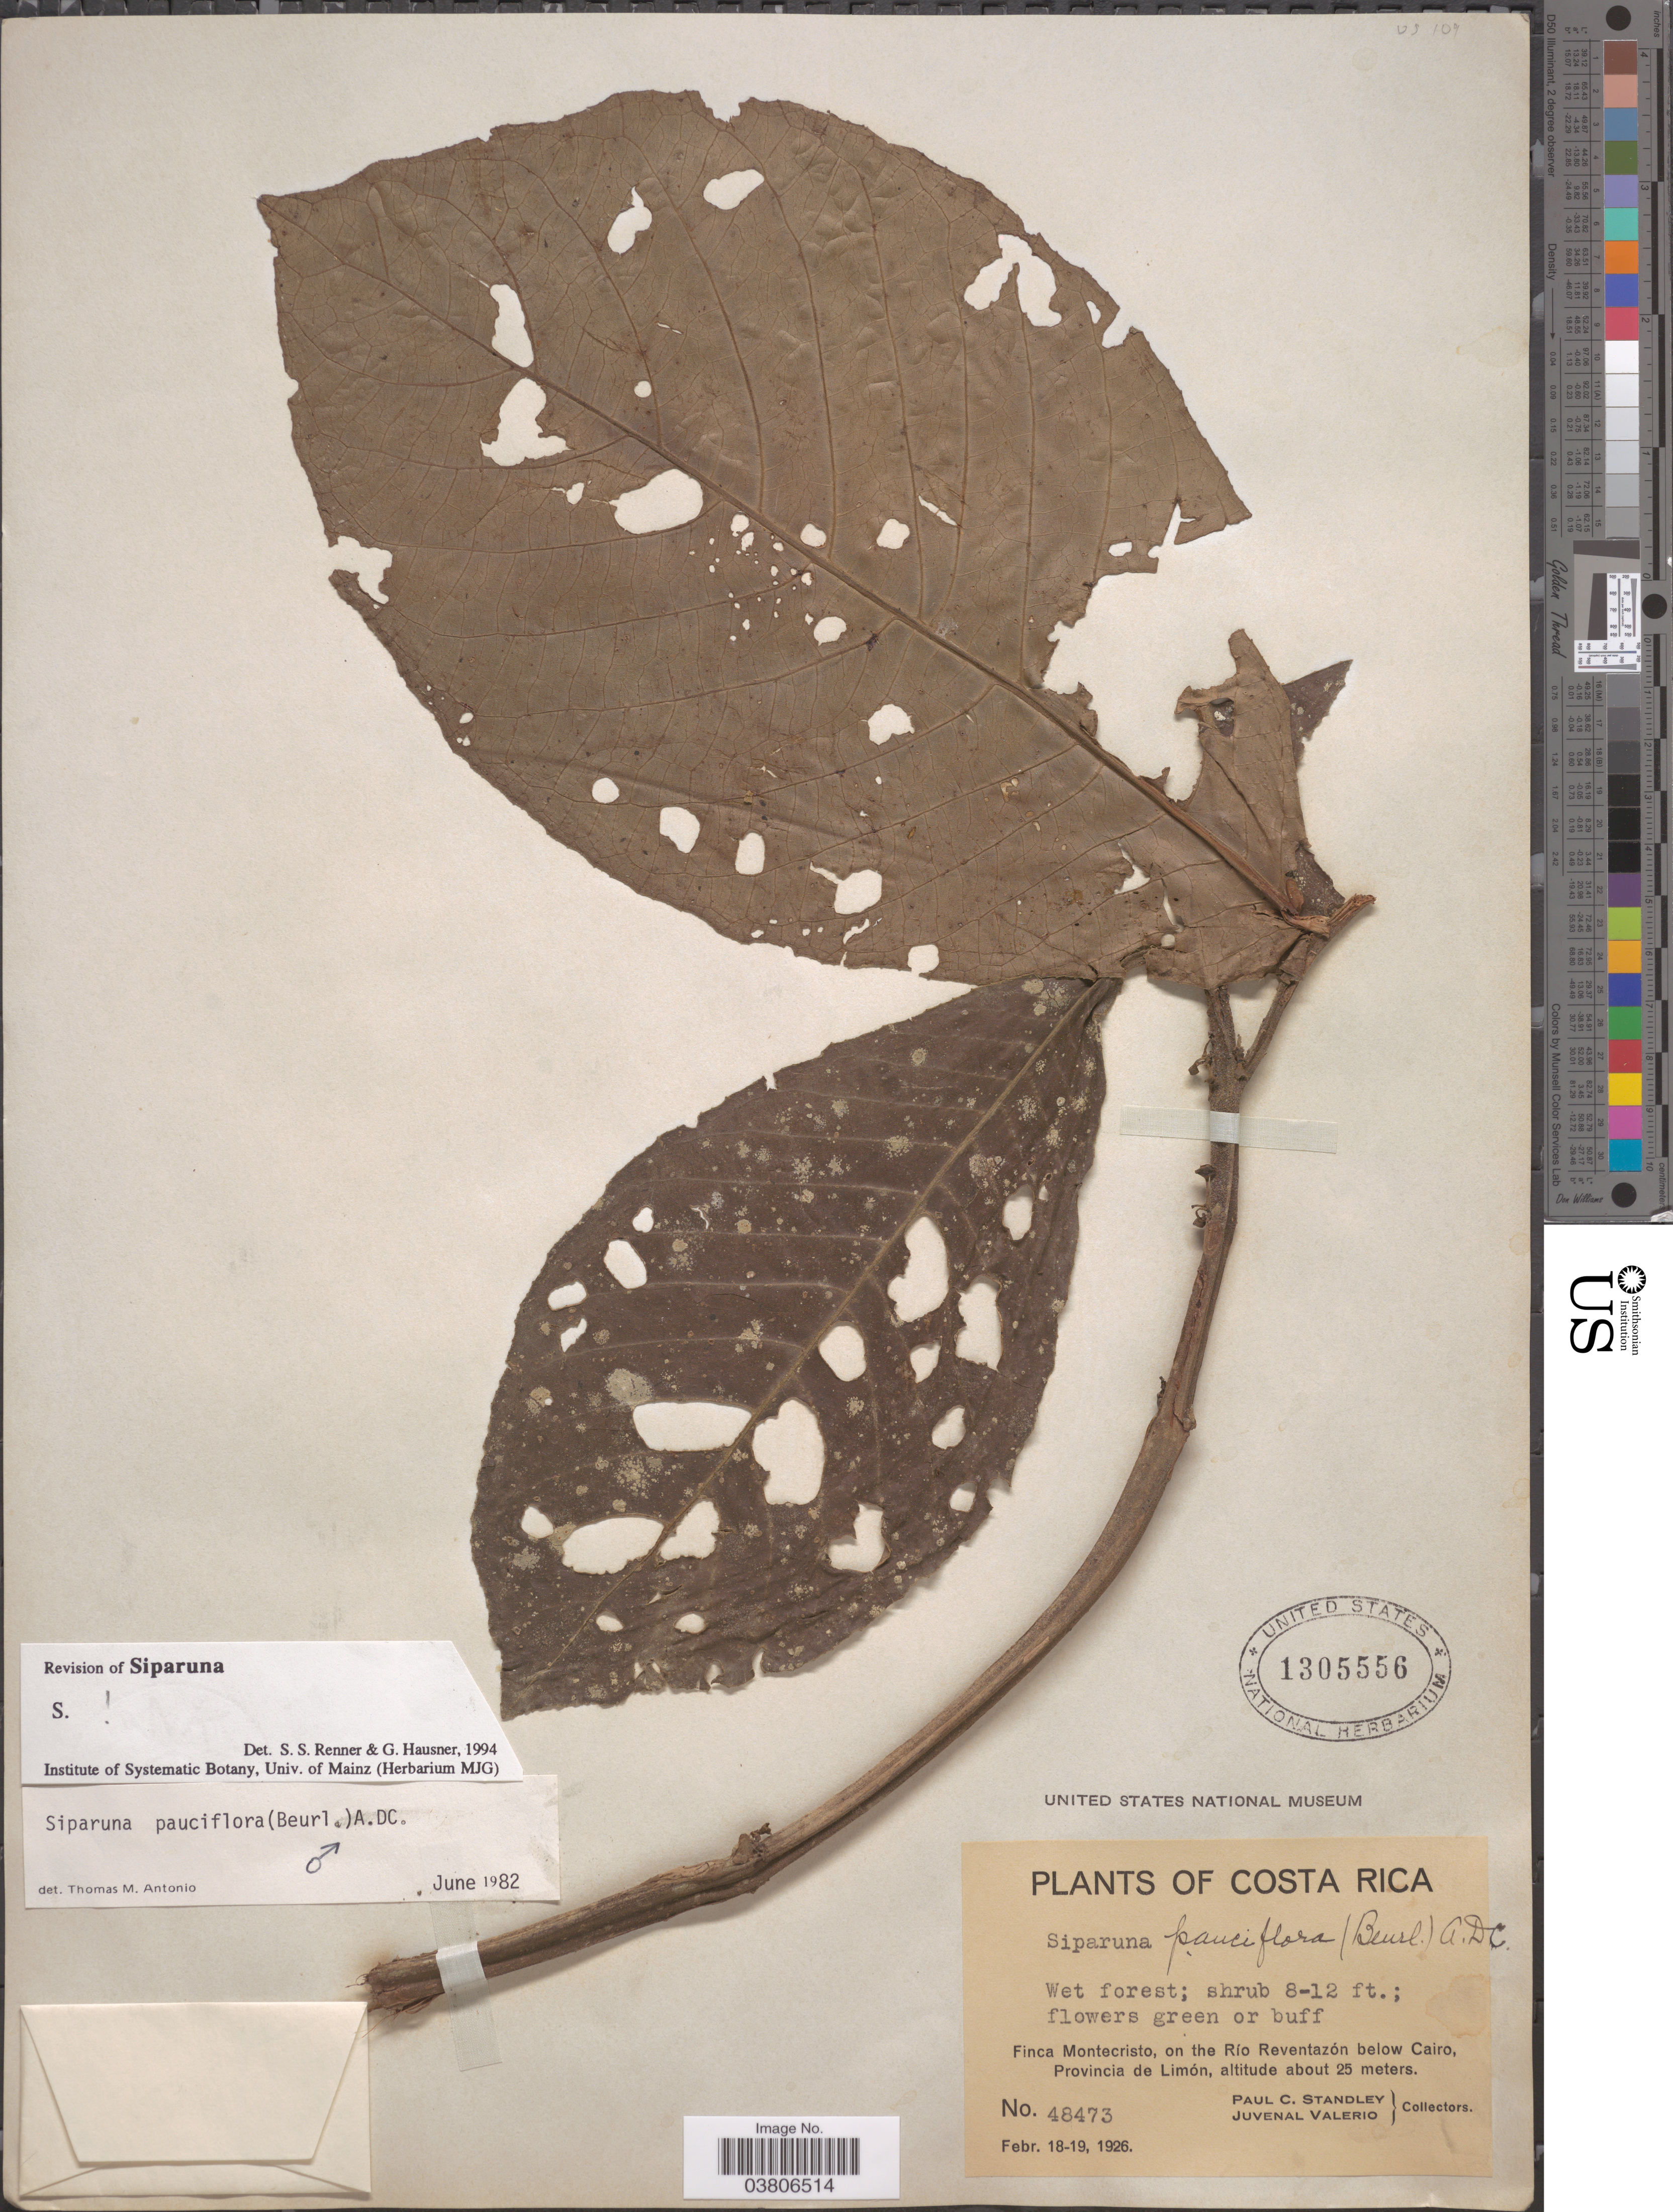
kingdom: Plantae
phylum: Tracheophyta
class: Magnoliopsida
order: Laurales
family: Siparunaceae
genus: Siparuna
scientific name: Siparuna pauciflora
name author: (Beurling) A. DC.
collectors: P. C. Standley & J. Valerio R.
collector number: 48473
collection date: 1926-02-18/1926-02-19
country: Costa Rica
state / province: Limón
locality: Finca Montecristo, on the Río Reventazón below Cairo.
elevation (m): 25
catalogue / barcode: US 1305556